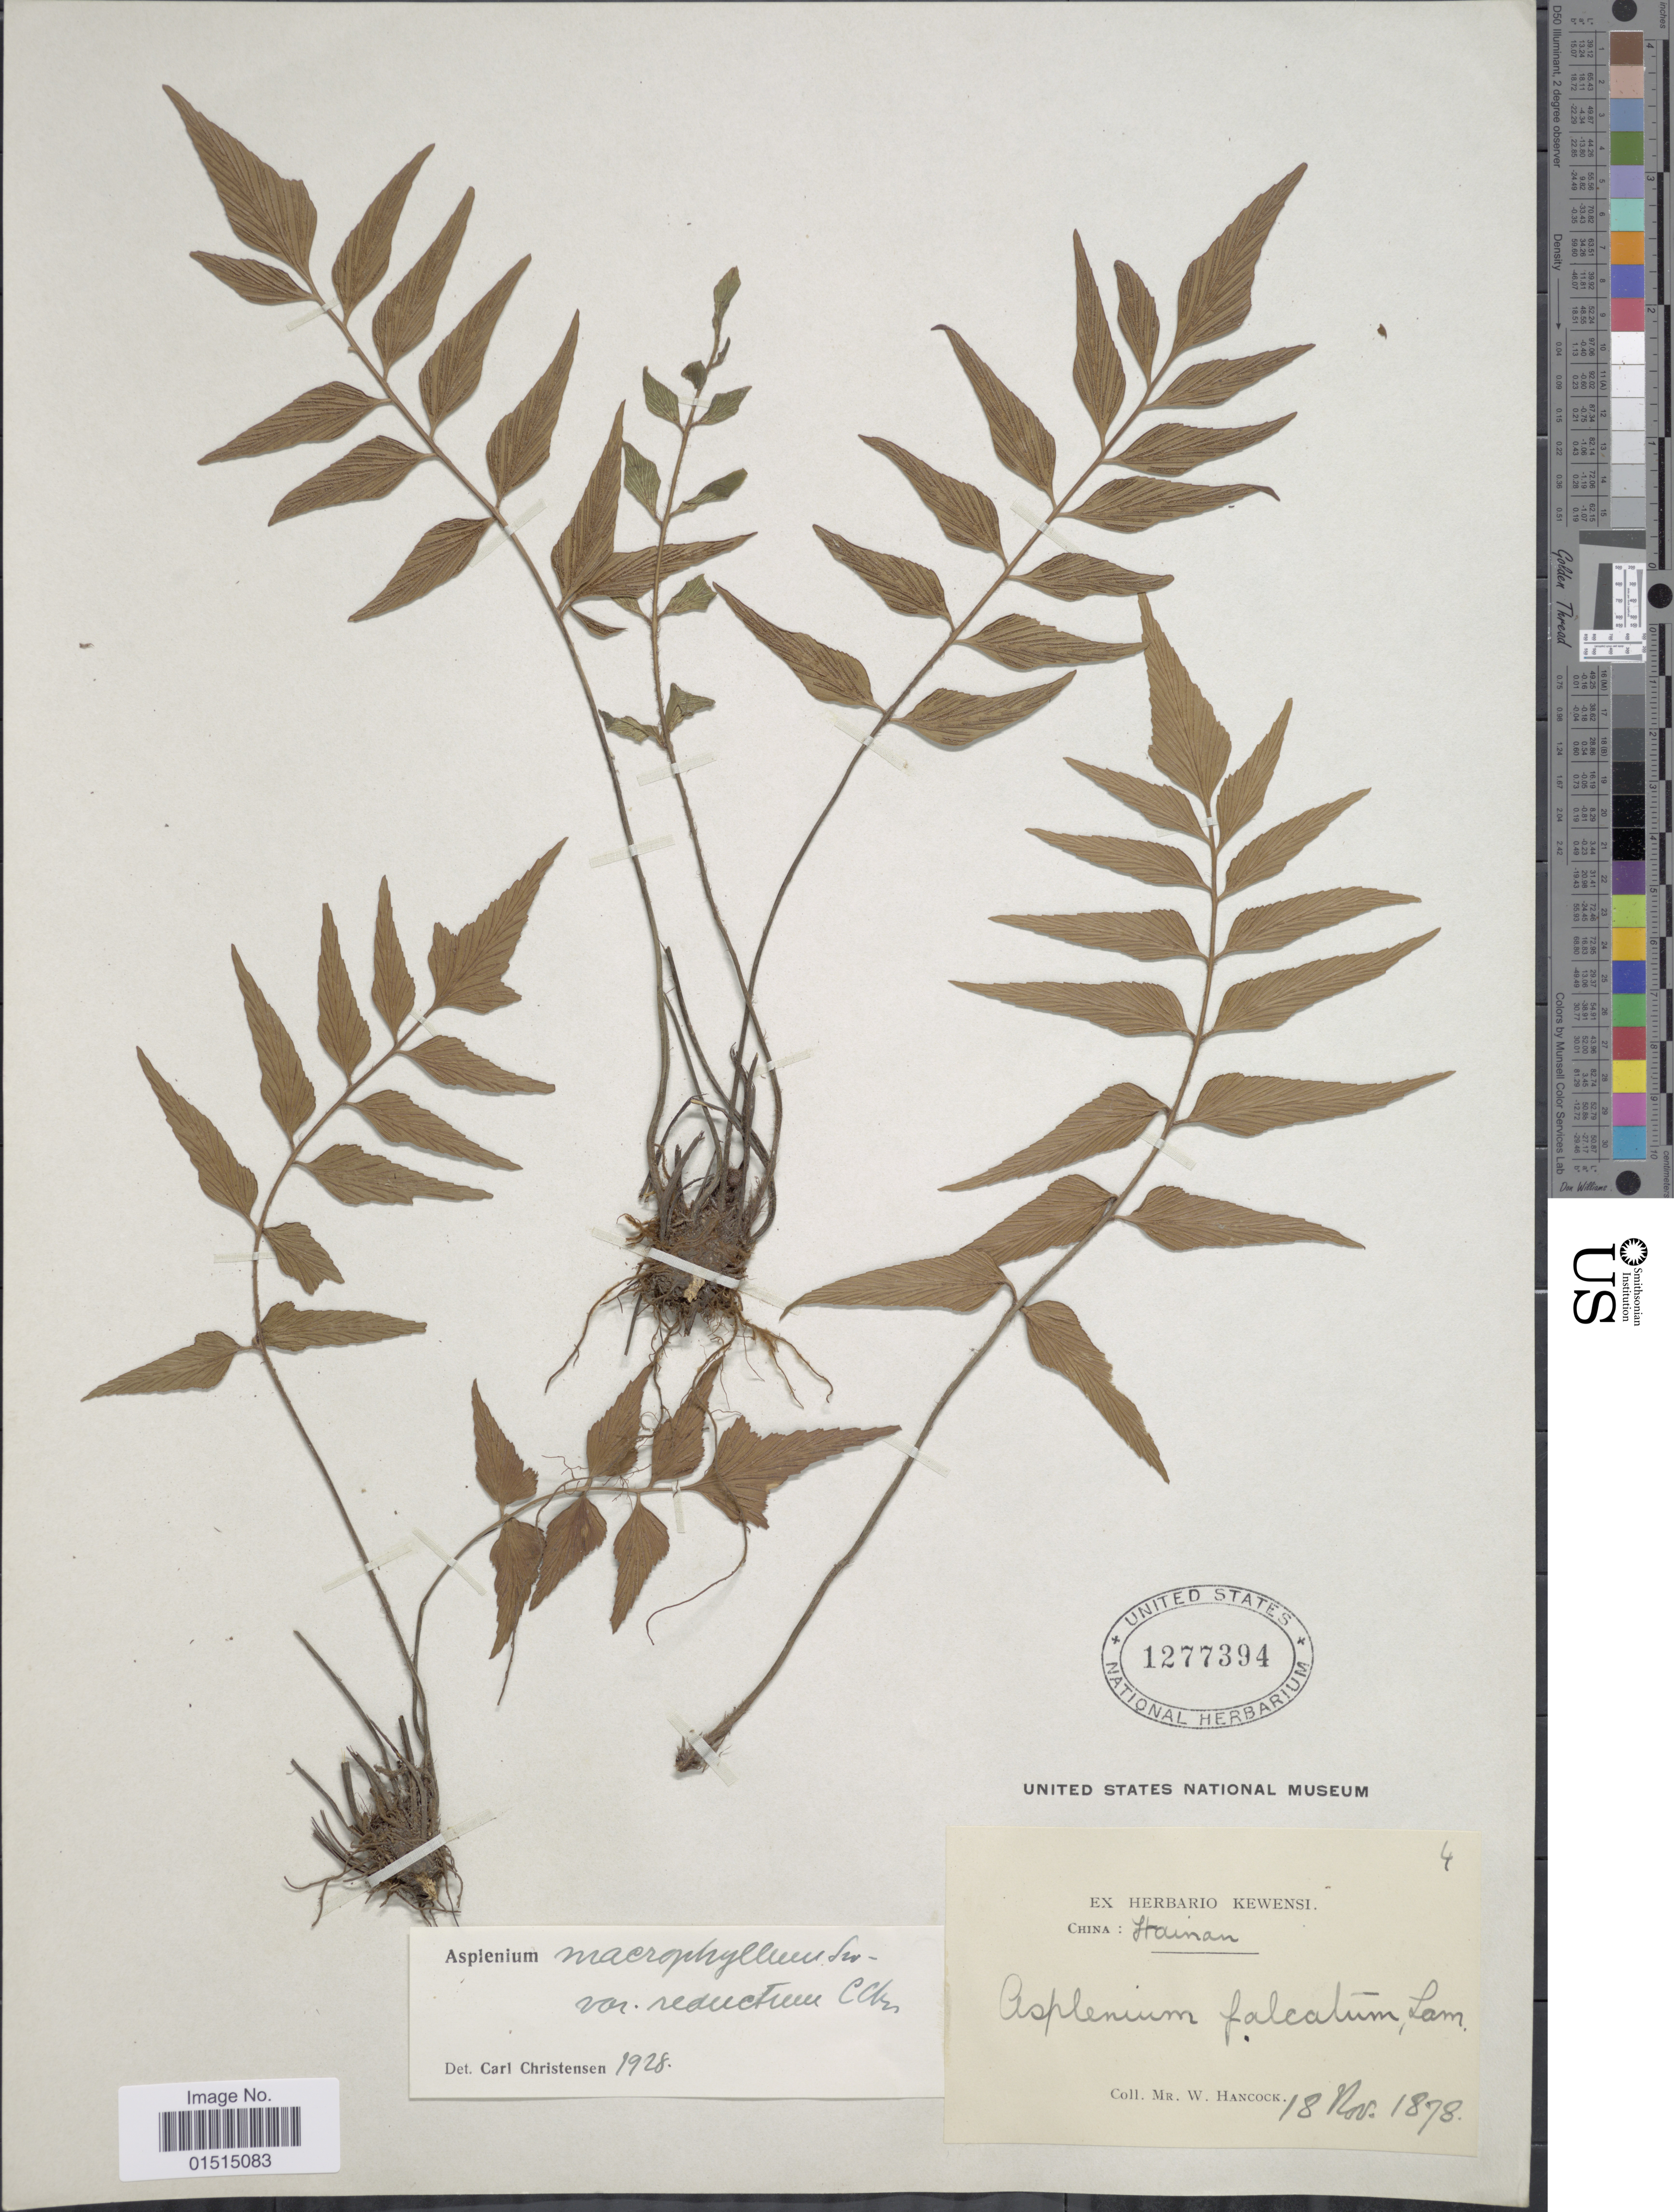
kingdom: Plantae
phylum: Tracheophyta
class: Polypodiopsida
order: Polypodiales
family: Aspleniaceae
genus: Asplenium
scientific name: Asplenium macrophyllum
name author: Sw.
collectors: W. Hancock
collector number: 4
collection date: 1878-11-18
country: China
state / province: Hainan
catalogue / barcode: US 1277394